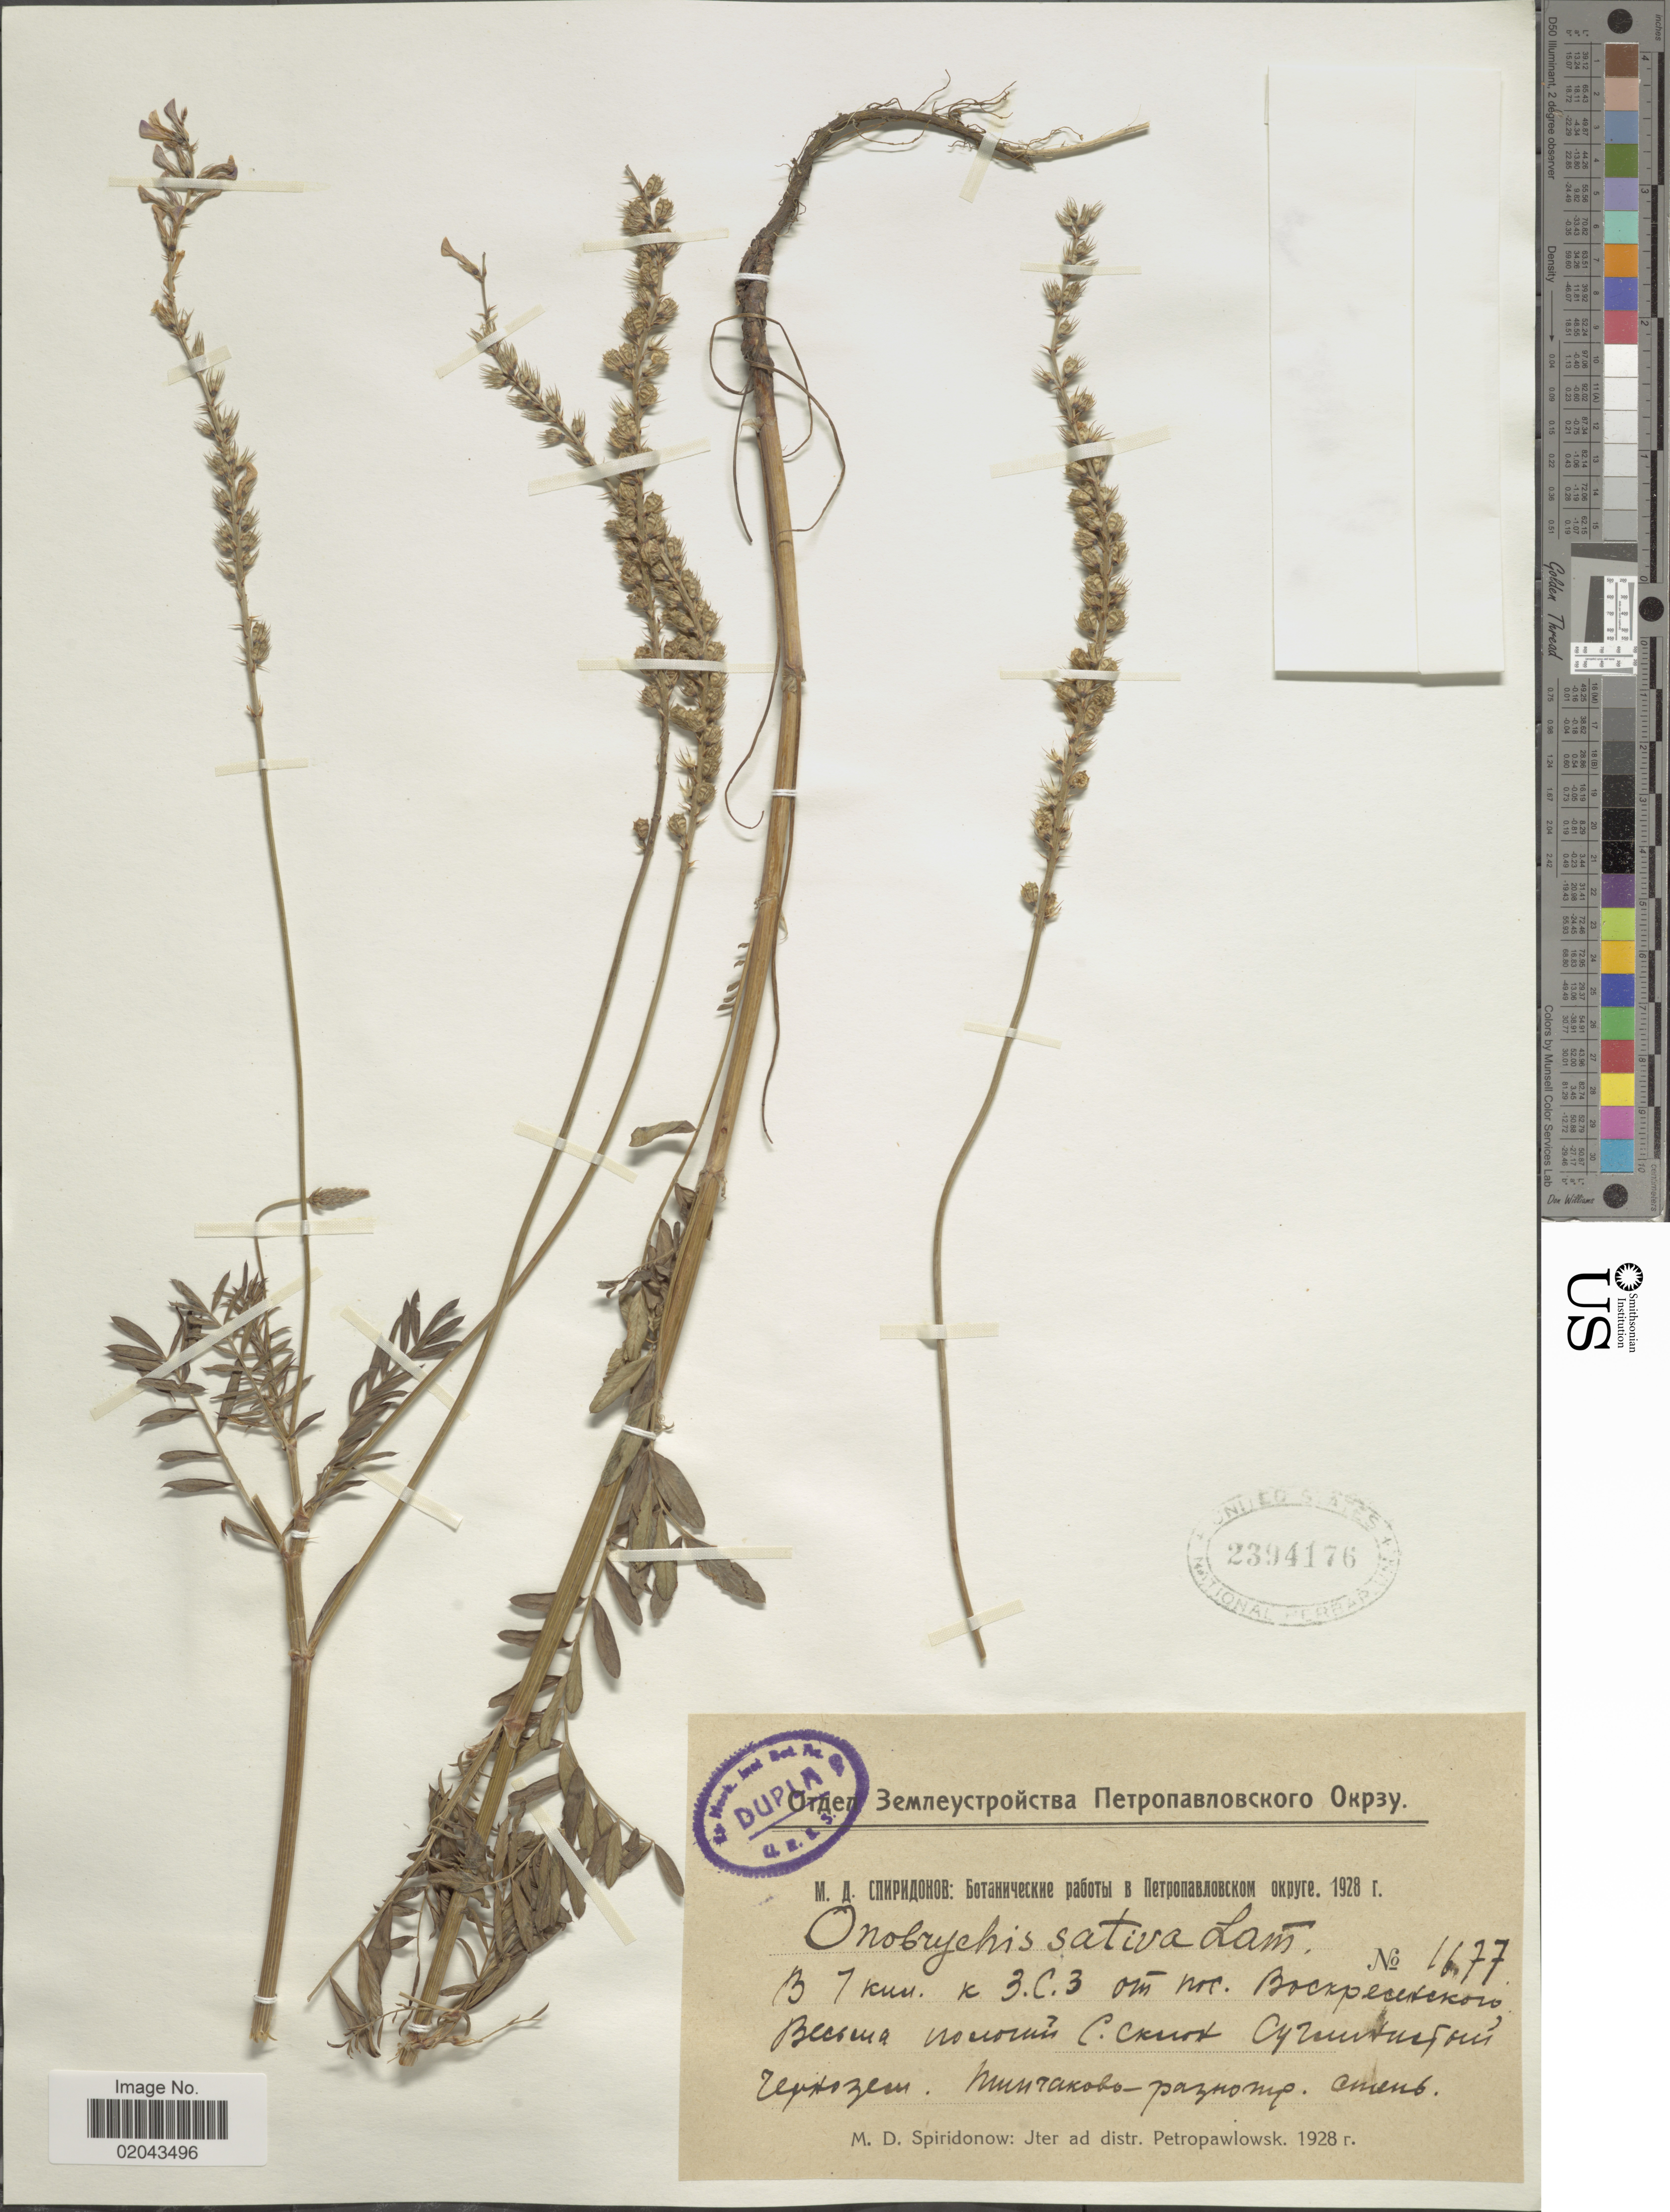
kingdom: Plantae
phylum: Tracheophyta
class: Magnoliopsida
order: Fabales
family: Fabaceae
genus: Onobrychis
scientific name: Onobrychis viciaefolia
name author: Trautv.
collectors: M. Spiridonov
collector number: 1677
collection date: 1928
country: Russian Federation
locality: Iter ad distr. Petropawlowsk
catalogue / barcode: US 2394176